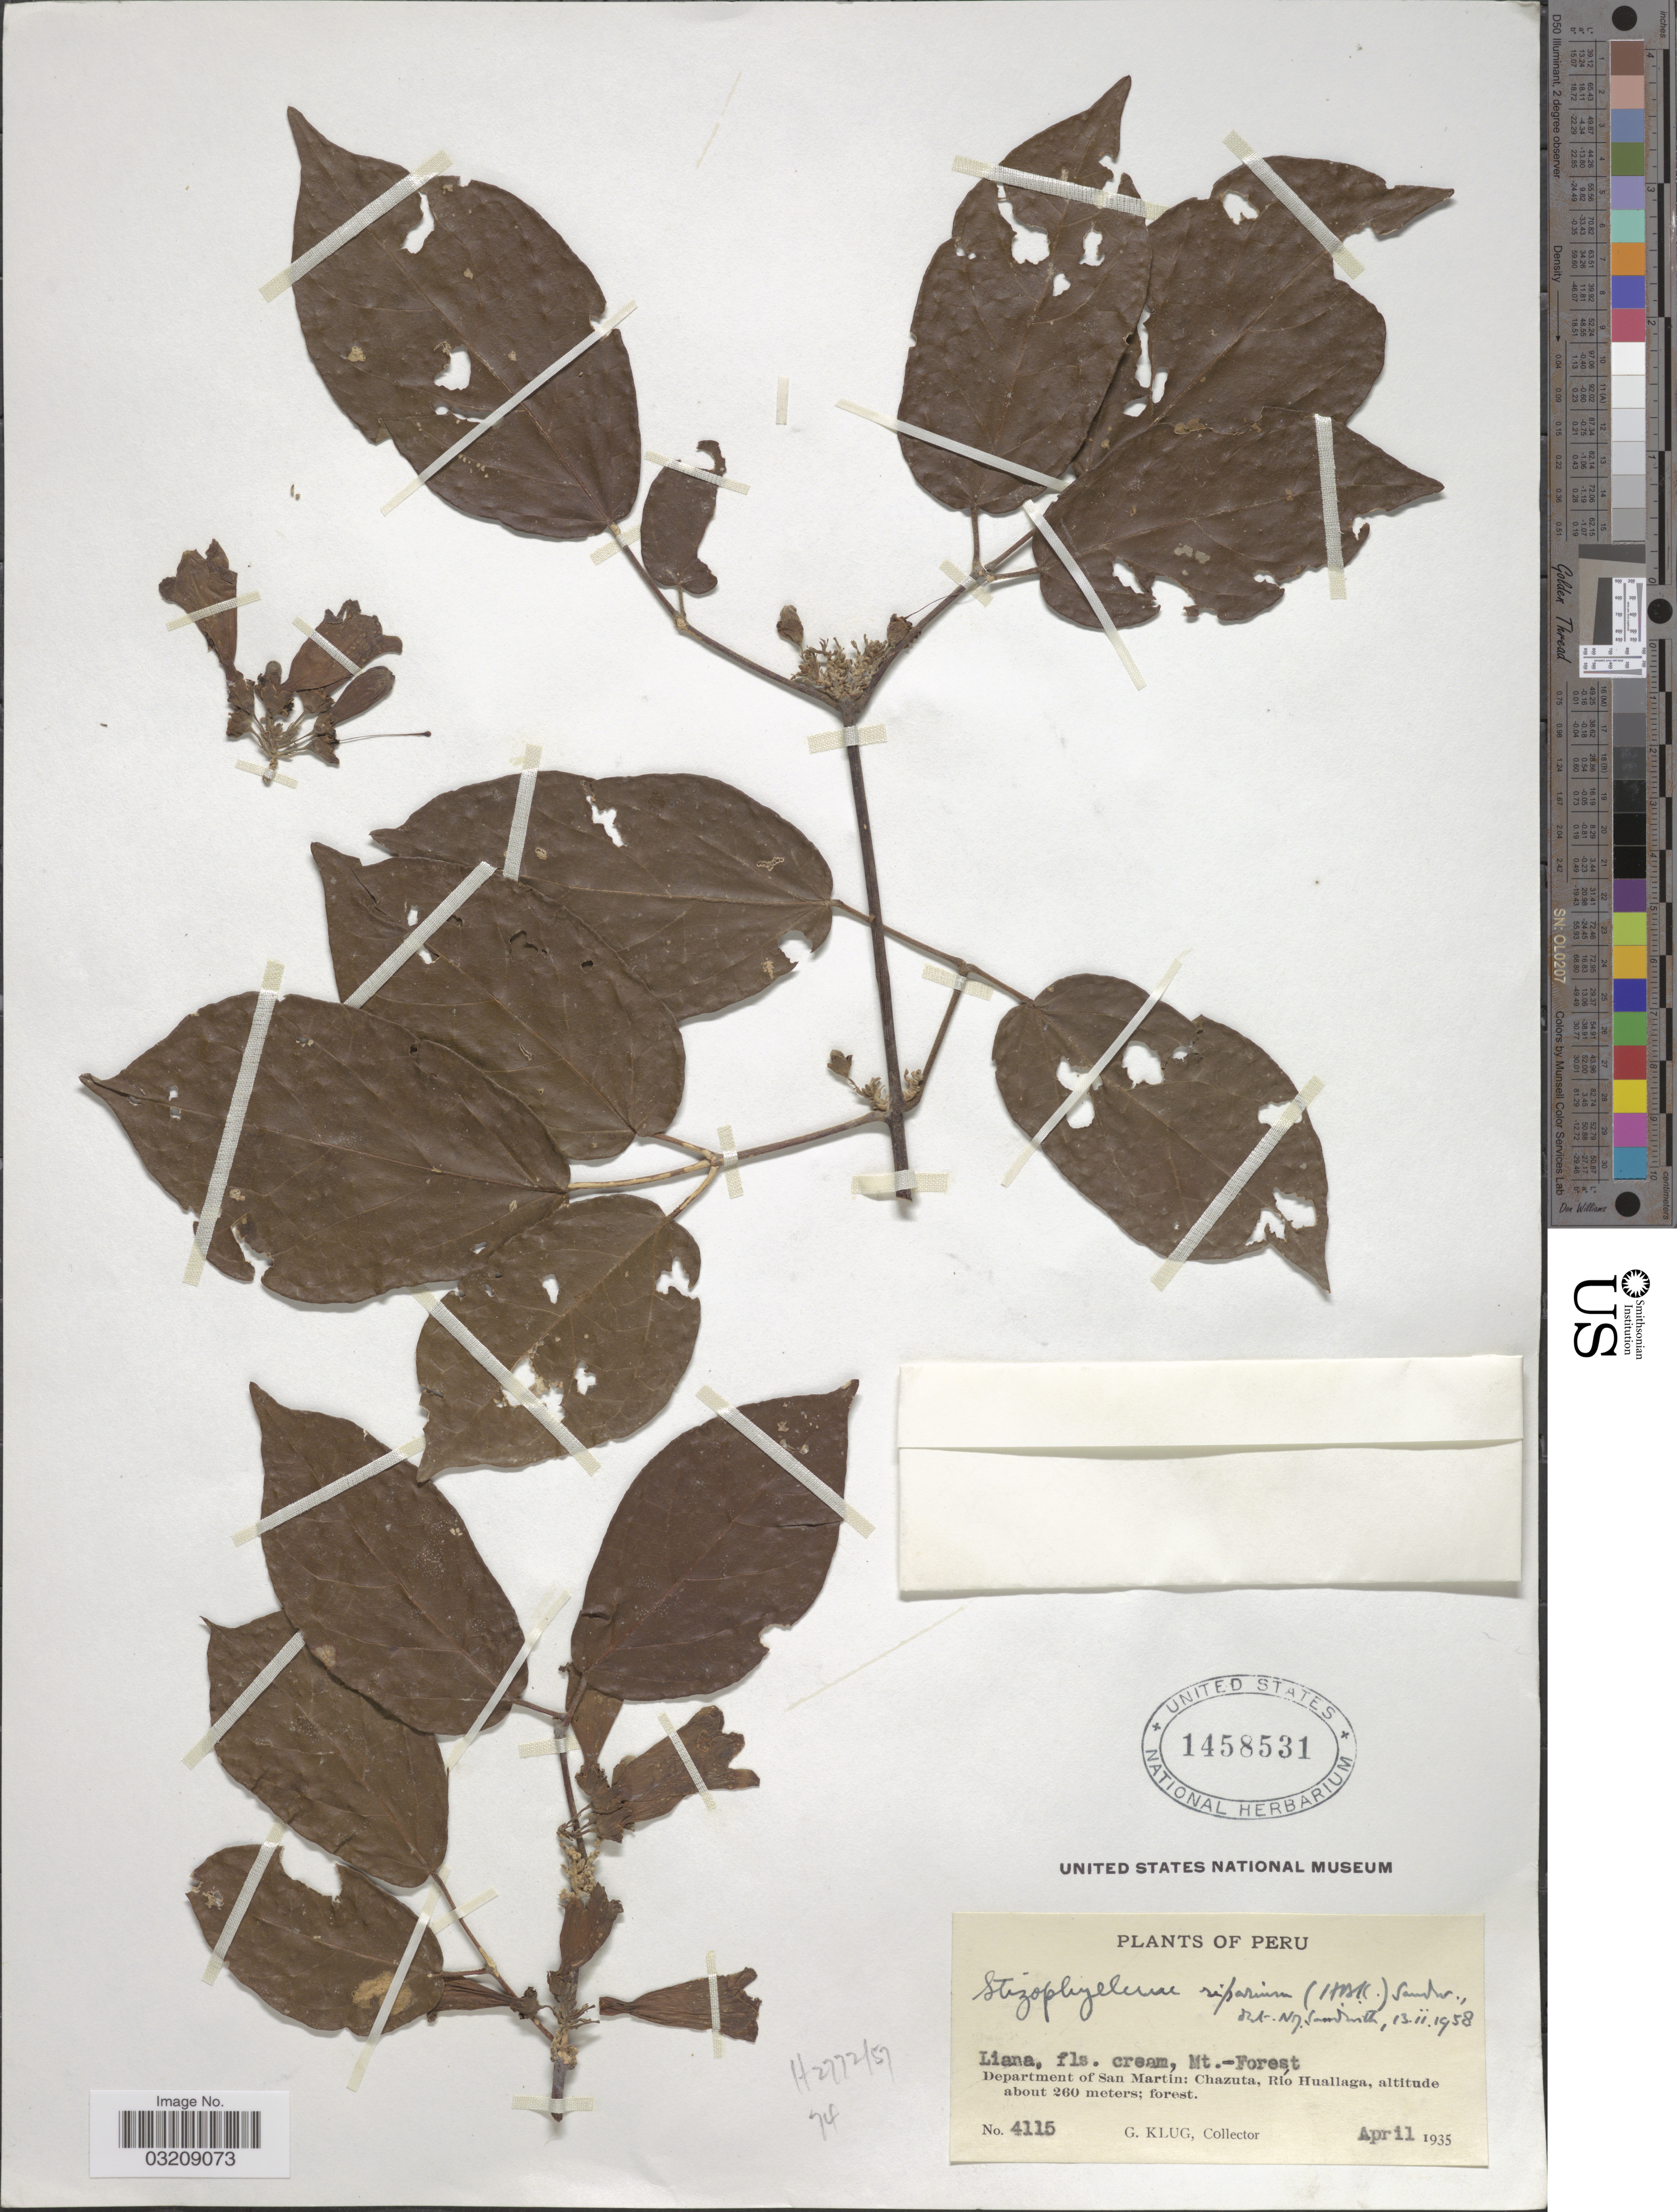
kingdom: Plantae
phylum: Tracheophyta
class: Magnoliopsida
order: Lamiales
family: Bignoniaceae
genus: Stizophyllum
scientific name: Stizophyllum riparium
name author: (Kunth) Sandwith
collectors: G. Klug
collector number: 4115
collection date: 1935-04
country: Peru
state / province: San Martín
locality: Mt.-Forest. Department of San Martin: Chazuta, Río Huallaga.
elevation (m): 260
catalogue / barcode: US 1458531